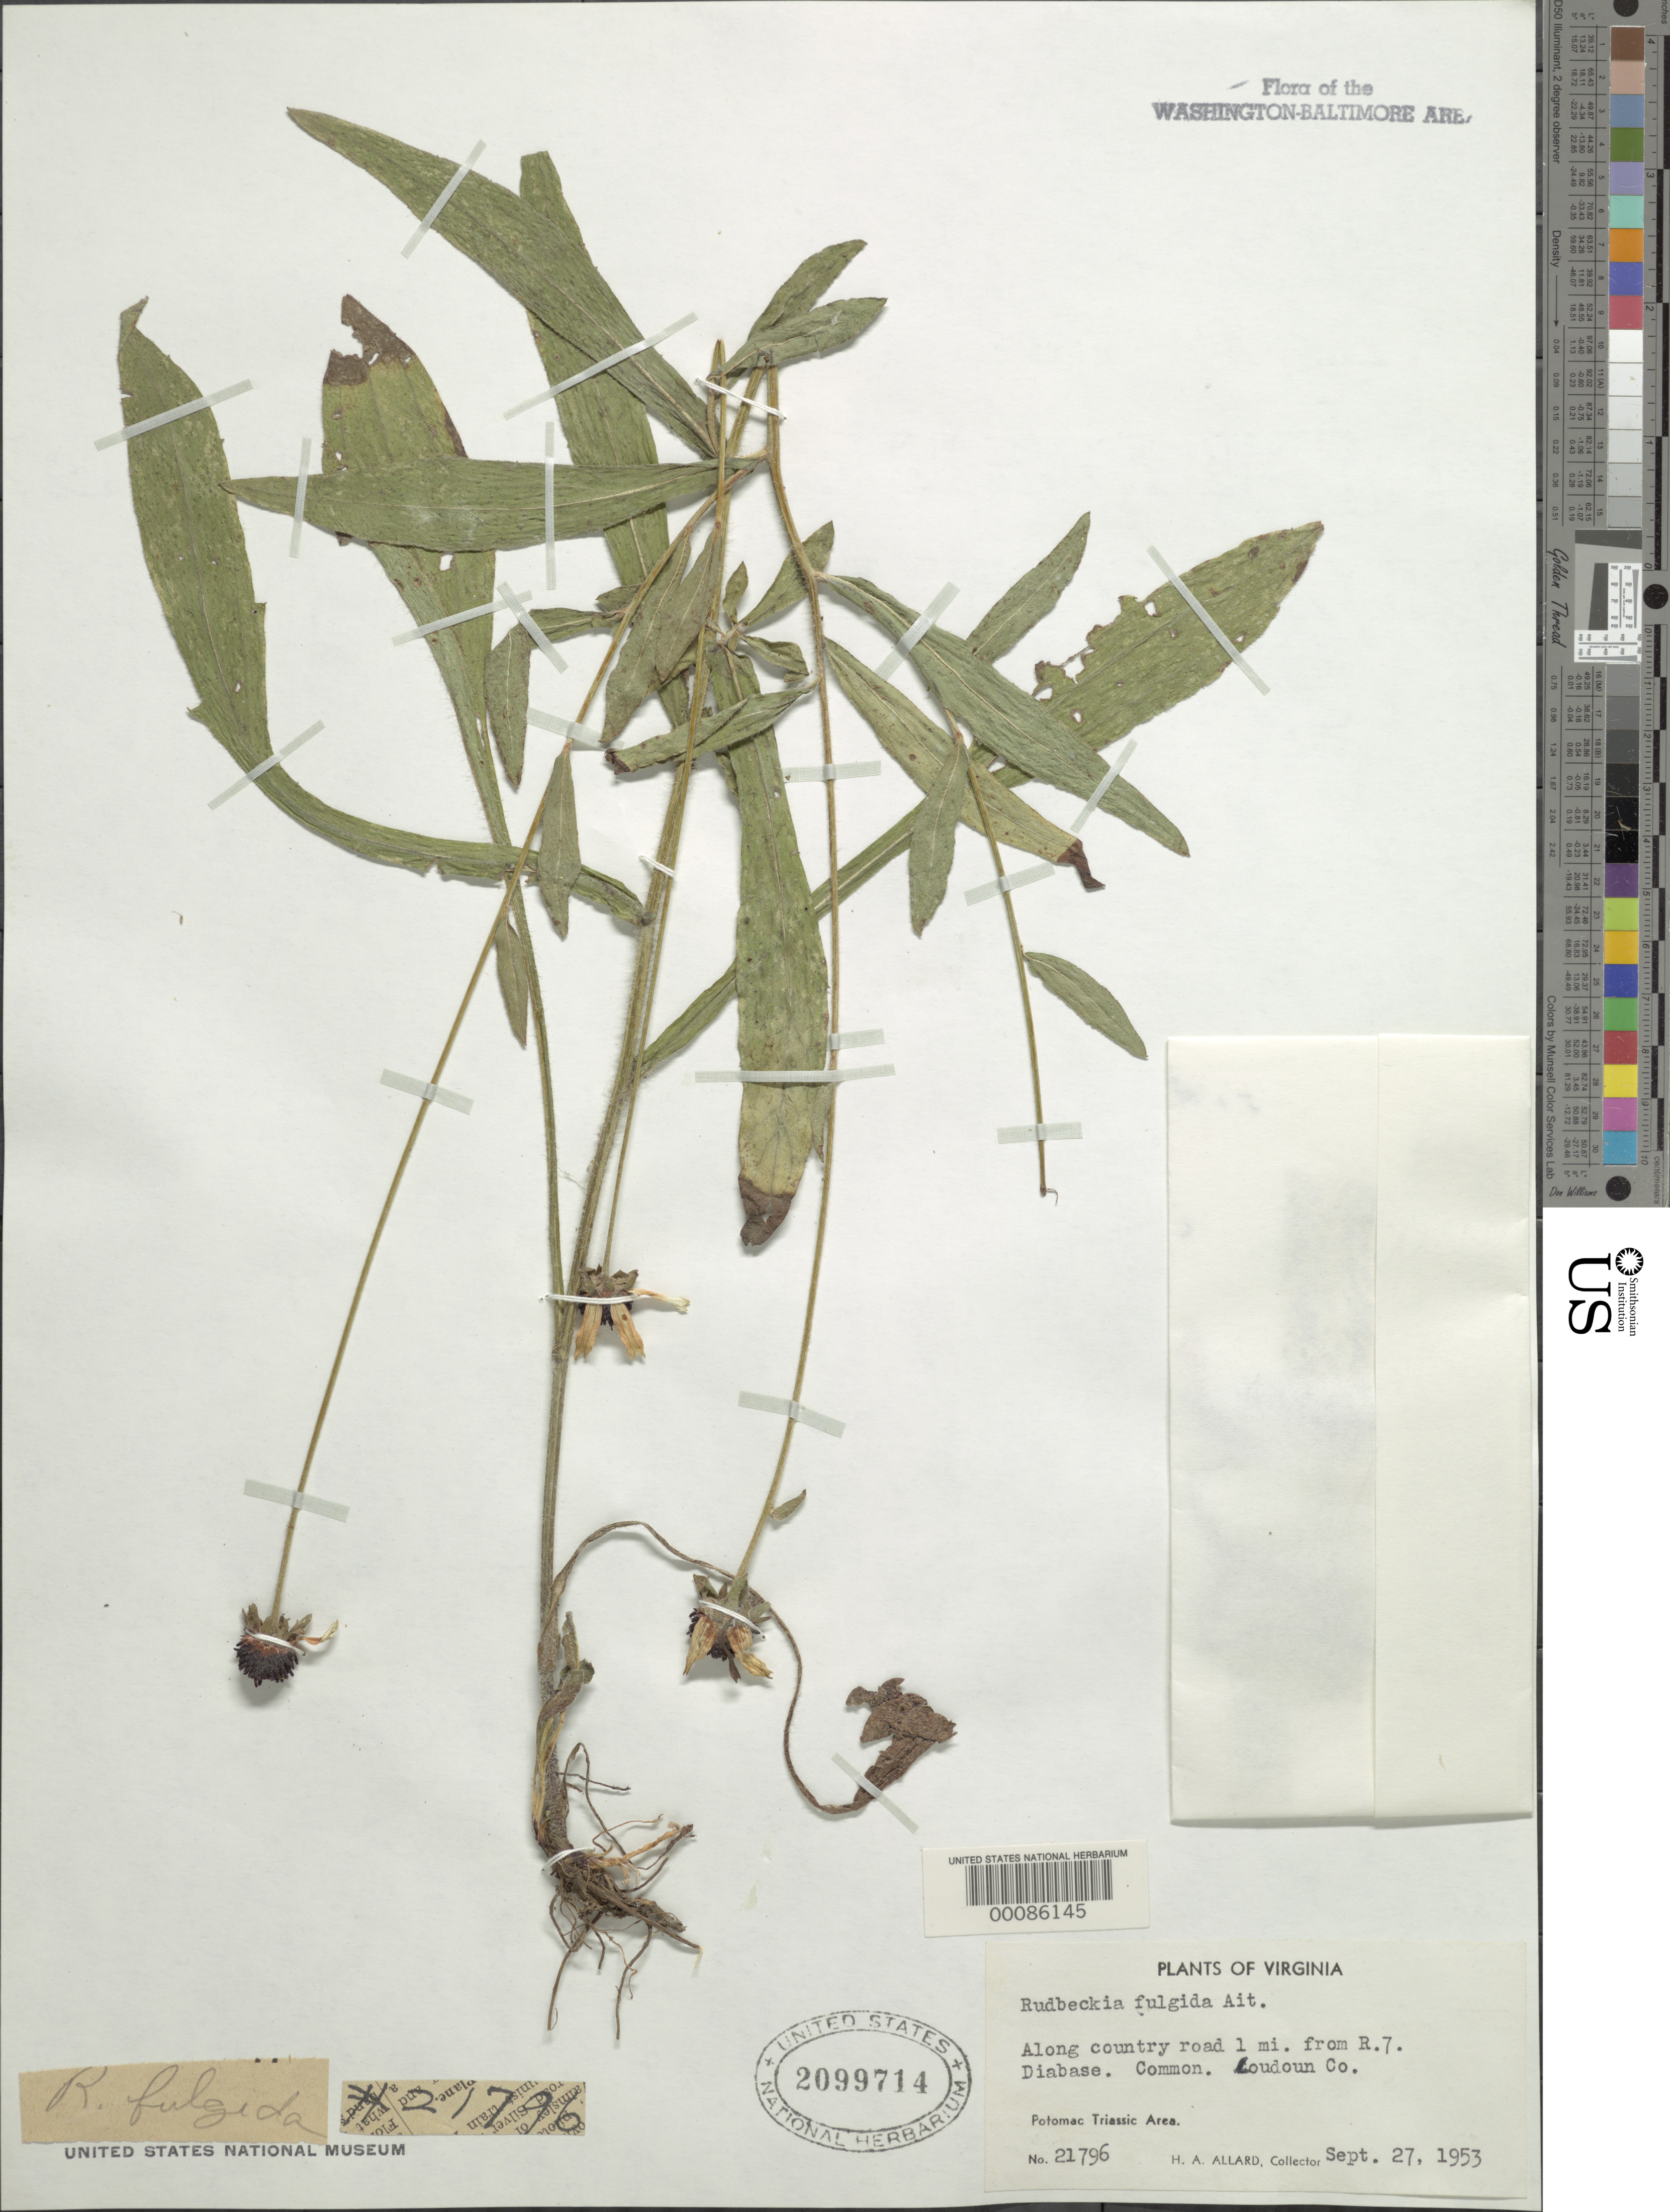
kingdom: Plantae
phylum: Tracheophyta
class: Magnoliopsida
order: Asterales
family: Asteraceae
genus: Rudbeckia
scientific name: Rudbeckia fulgida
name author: Aiton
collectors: H. A. Allard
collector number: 21796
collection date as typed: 27 Sep 1953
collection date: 1953-09-27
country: United States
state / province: Virginia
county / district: Loudoun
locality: Near Rt. 7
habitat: Country road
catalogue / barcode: US 2099714